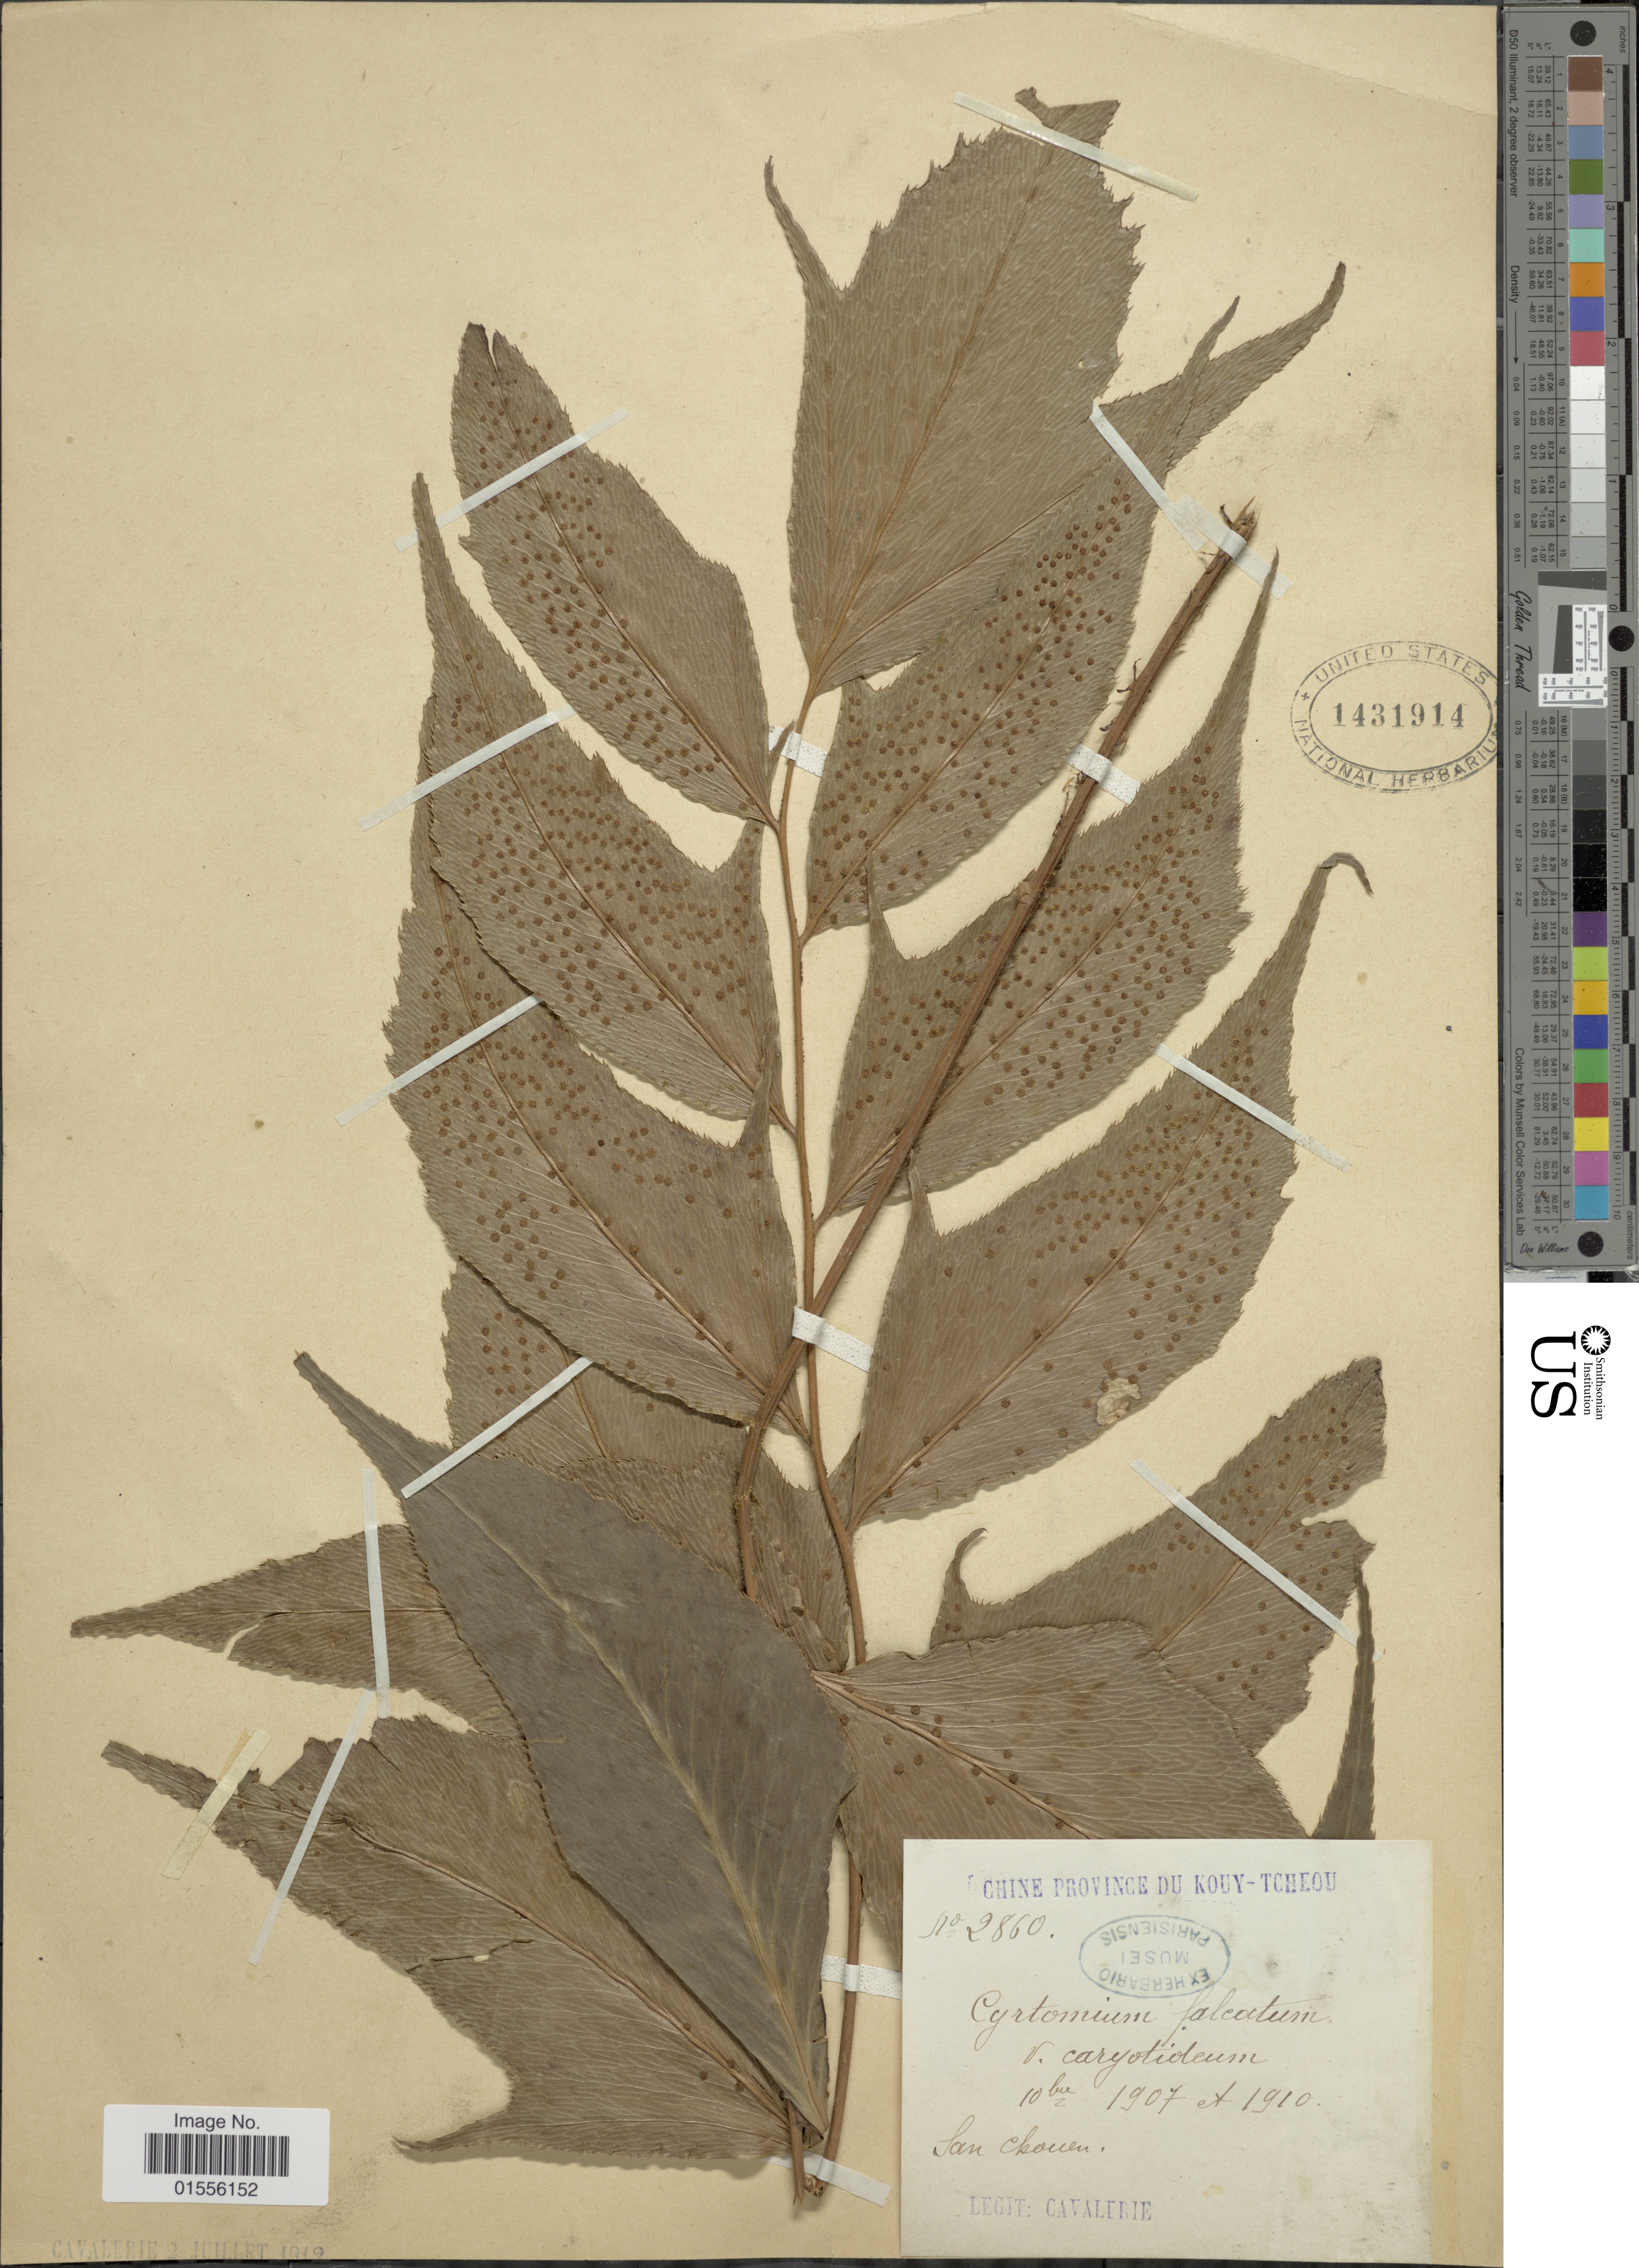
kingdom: Plantae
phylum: Tracheophyta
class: Polypodiopsida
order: Polypodiales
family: Dryopteridaceae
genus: Cyrtomium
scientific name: Cyrtomium caryotideum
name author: (Wall. ex Hook. & Grev.) C. Presl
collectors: -. Cavalerie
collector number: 2860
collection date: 1907-10/1910-10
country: China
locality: Province du Kouy-Tcheou, San Chouen [interpreted]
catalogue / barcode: US 1431914